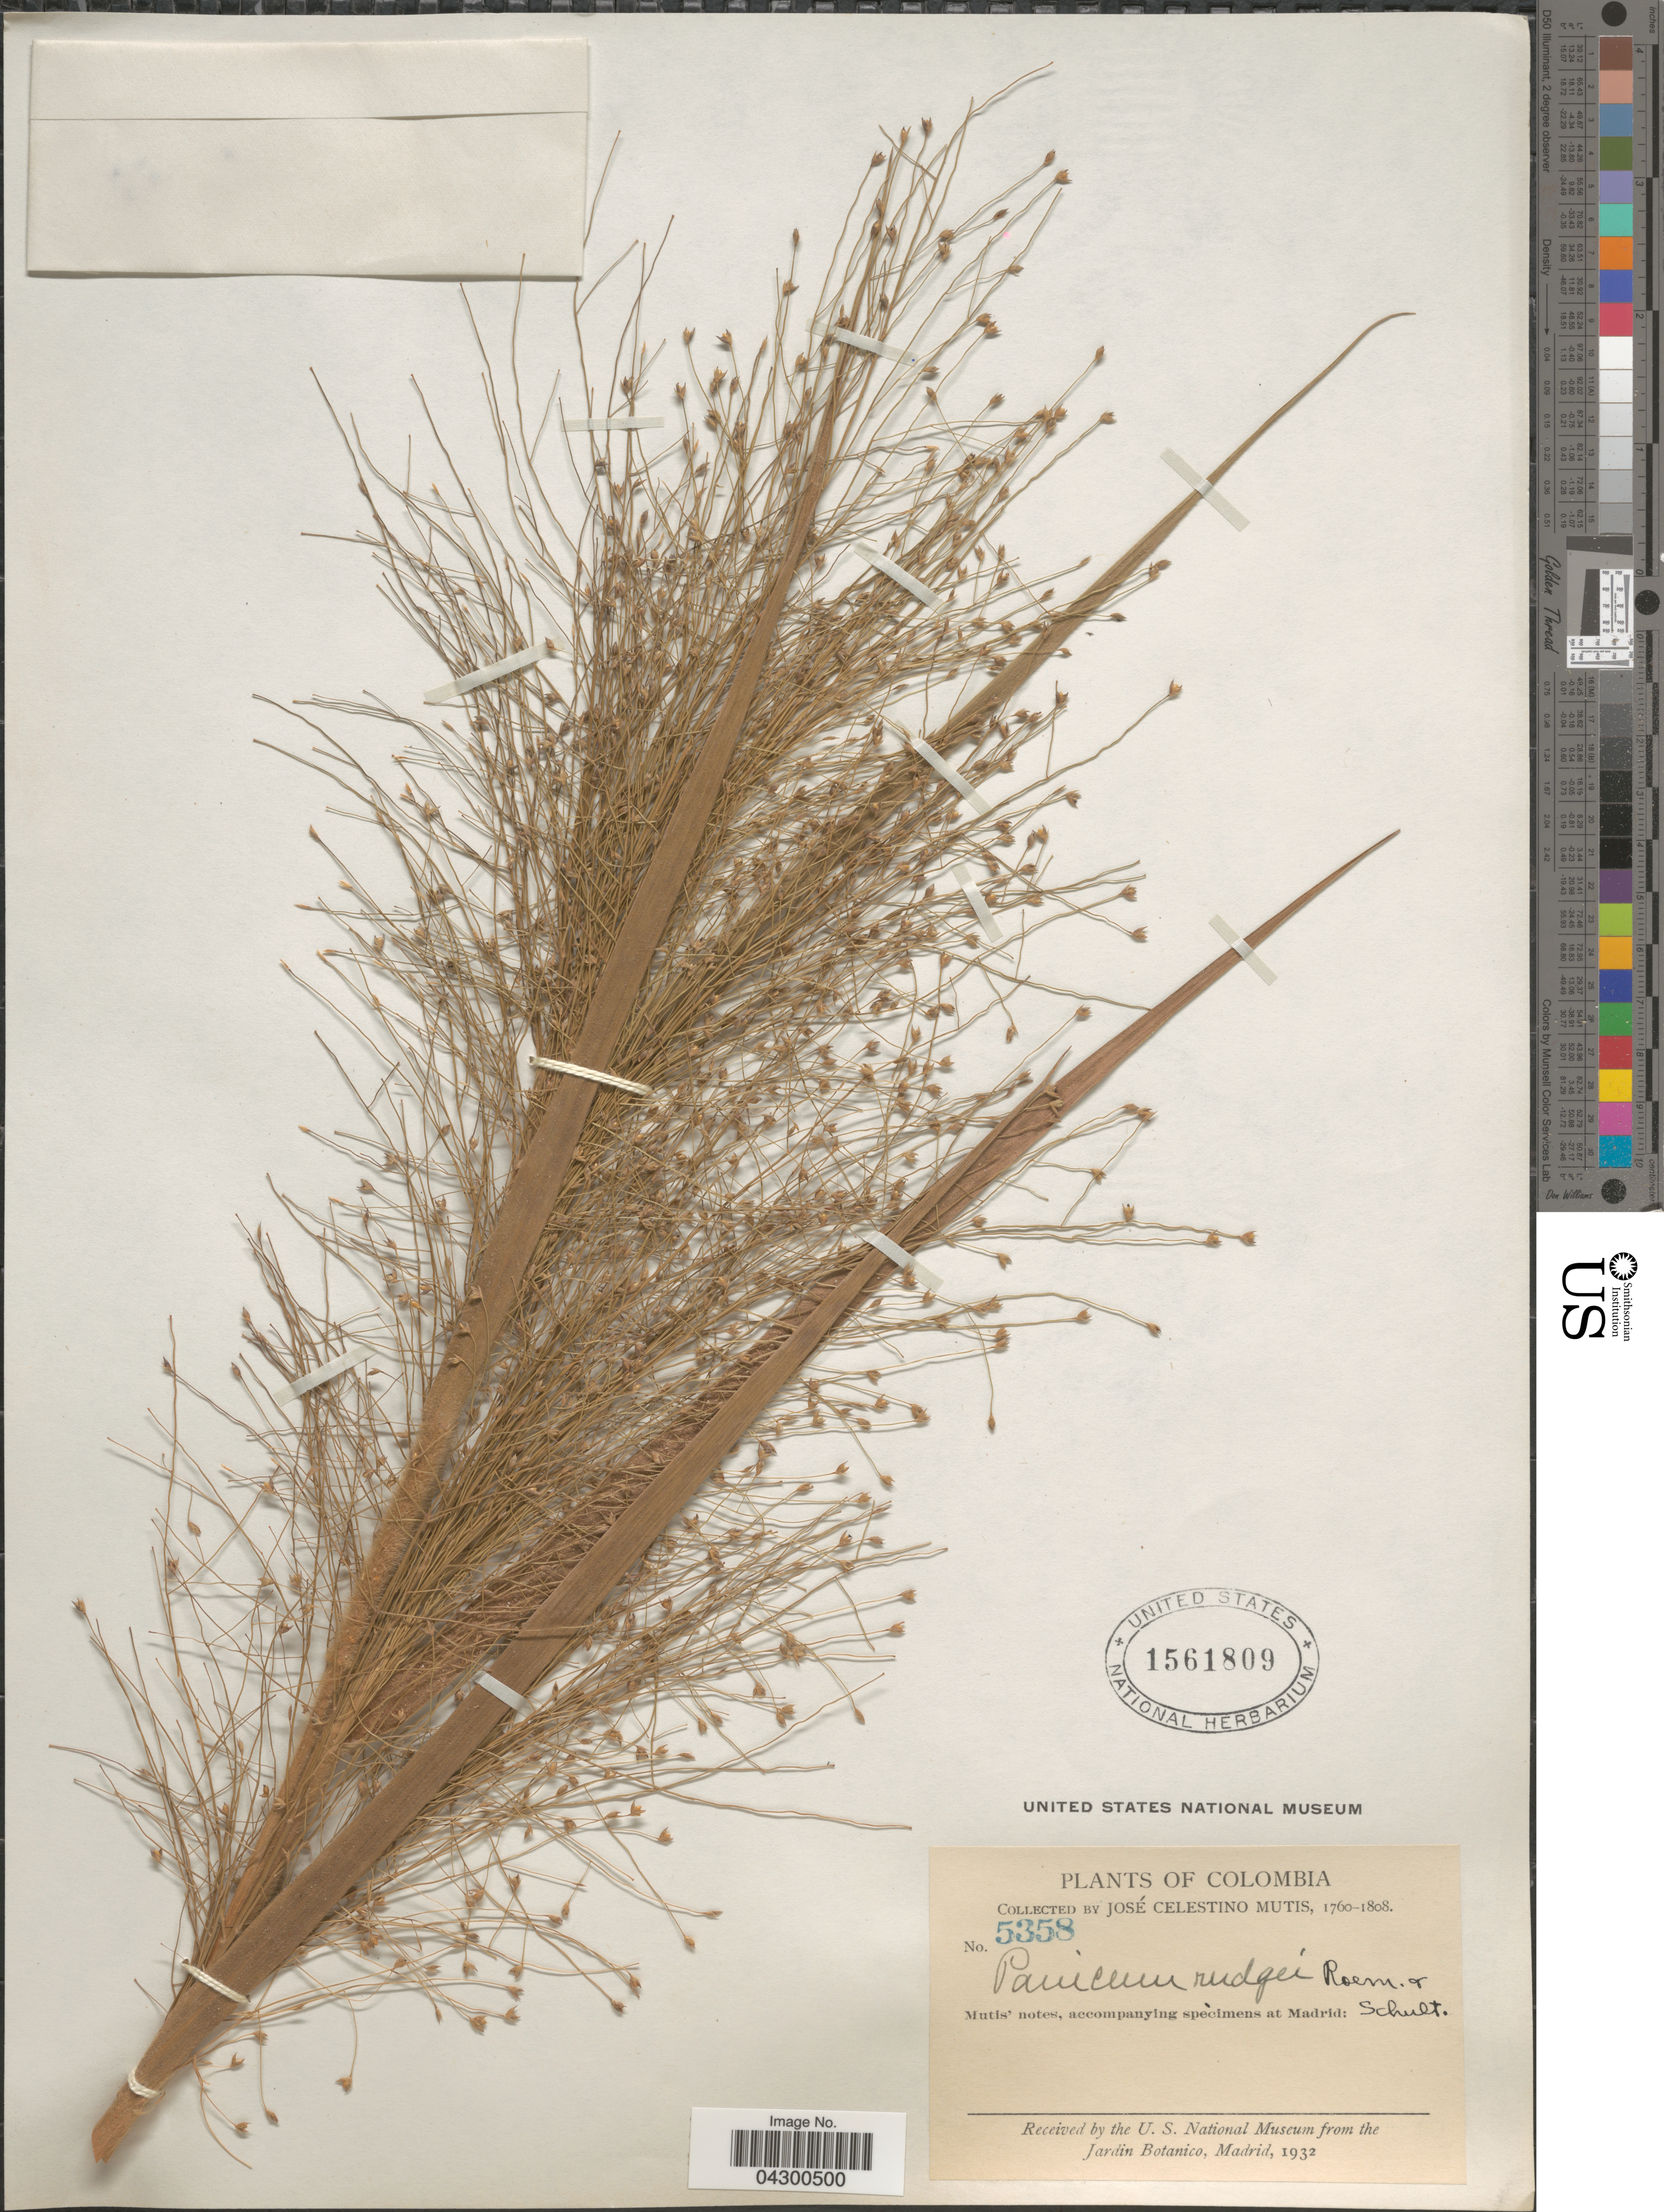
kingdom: Plantae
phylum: Tracheophyta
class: Liliopsida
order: Poales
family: Poaceae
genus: Panicum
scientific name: Panicum rudgei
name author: Roem. & Schult.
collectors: J. C. B. Mutis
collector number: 5358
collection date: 1760/1808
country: Colombia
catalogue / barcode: US 1561809